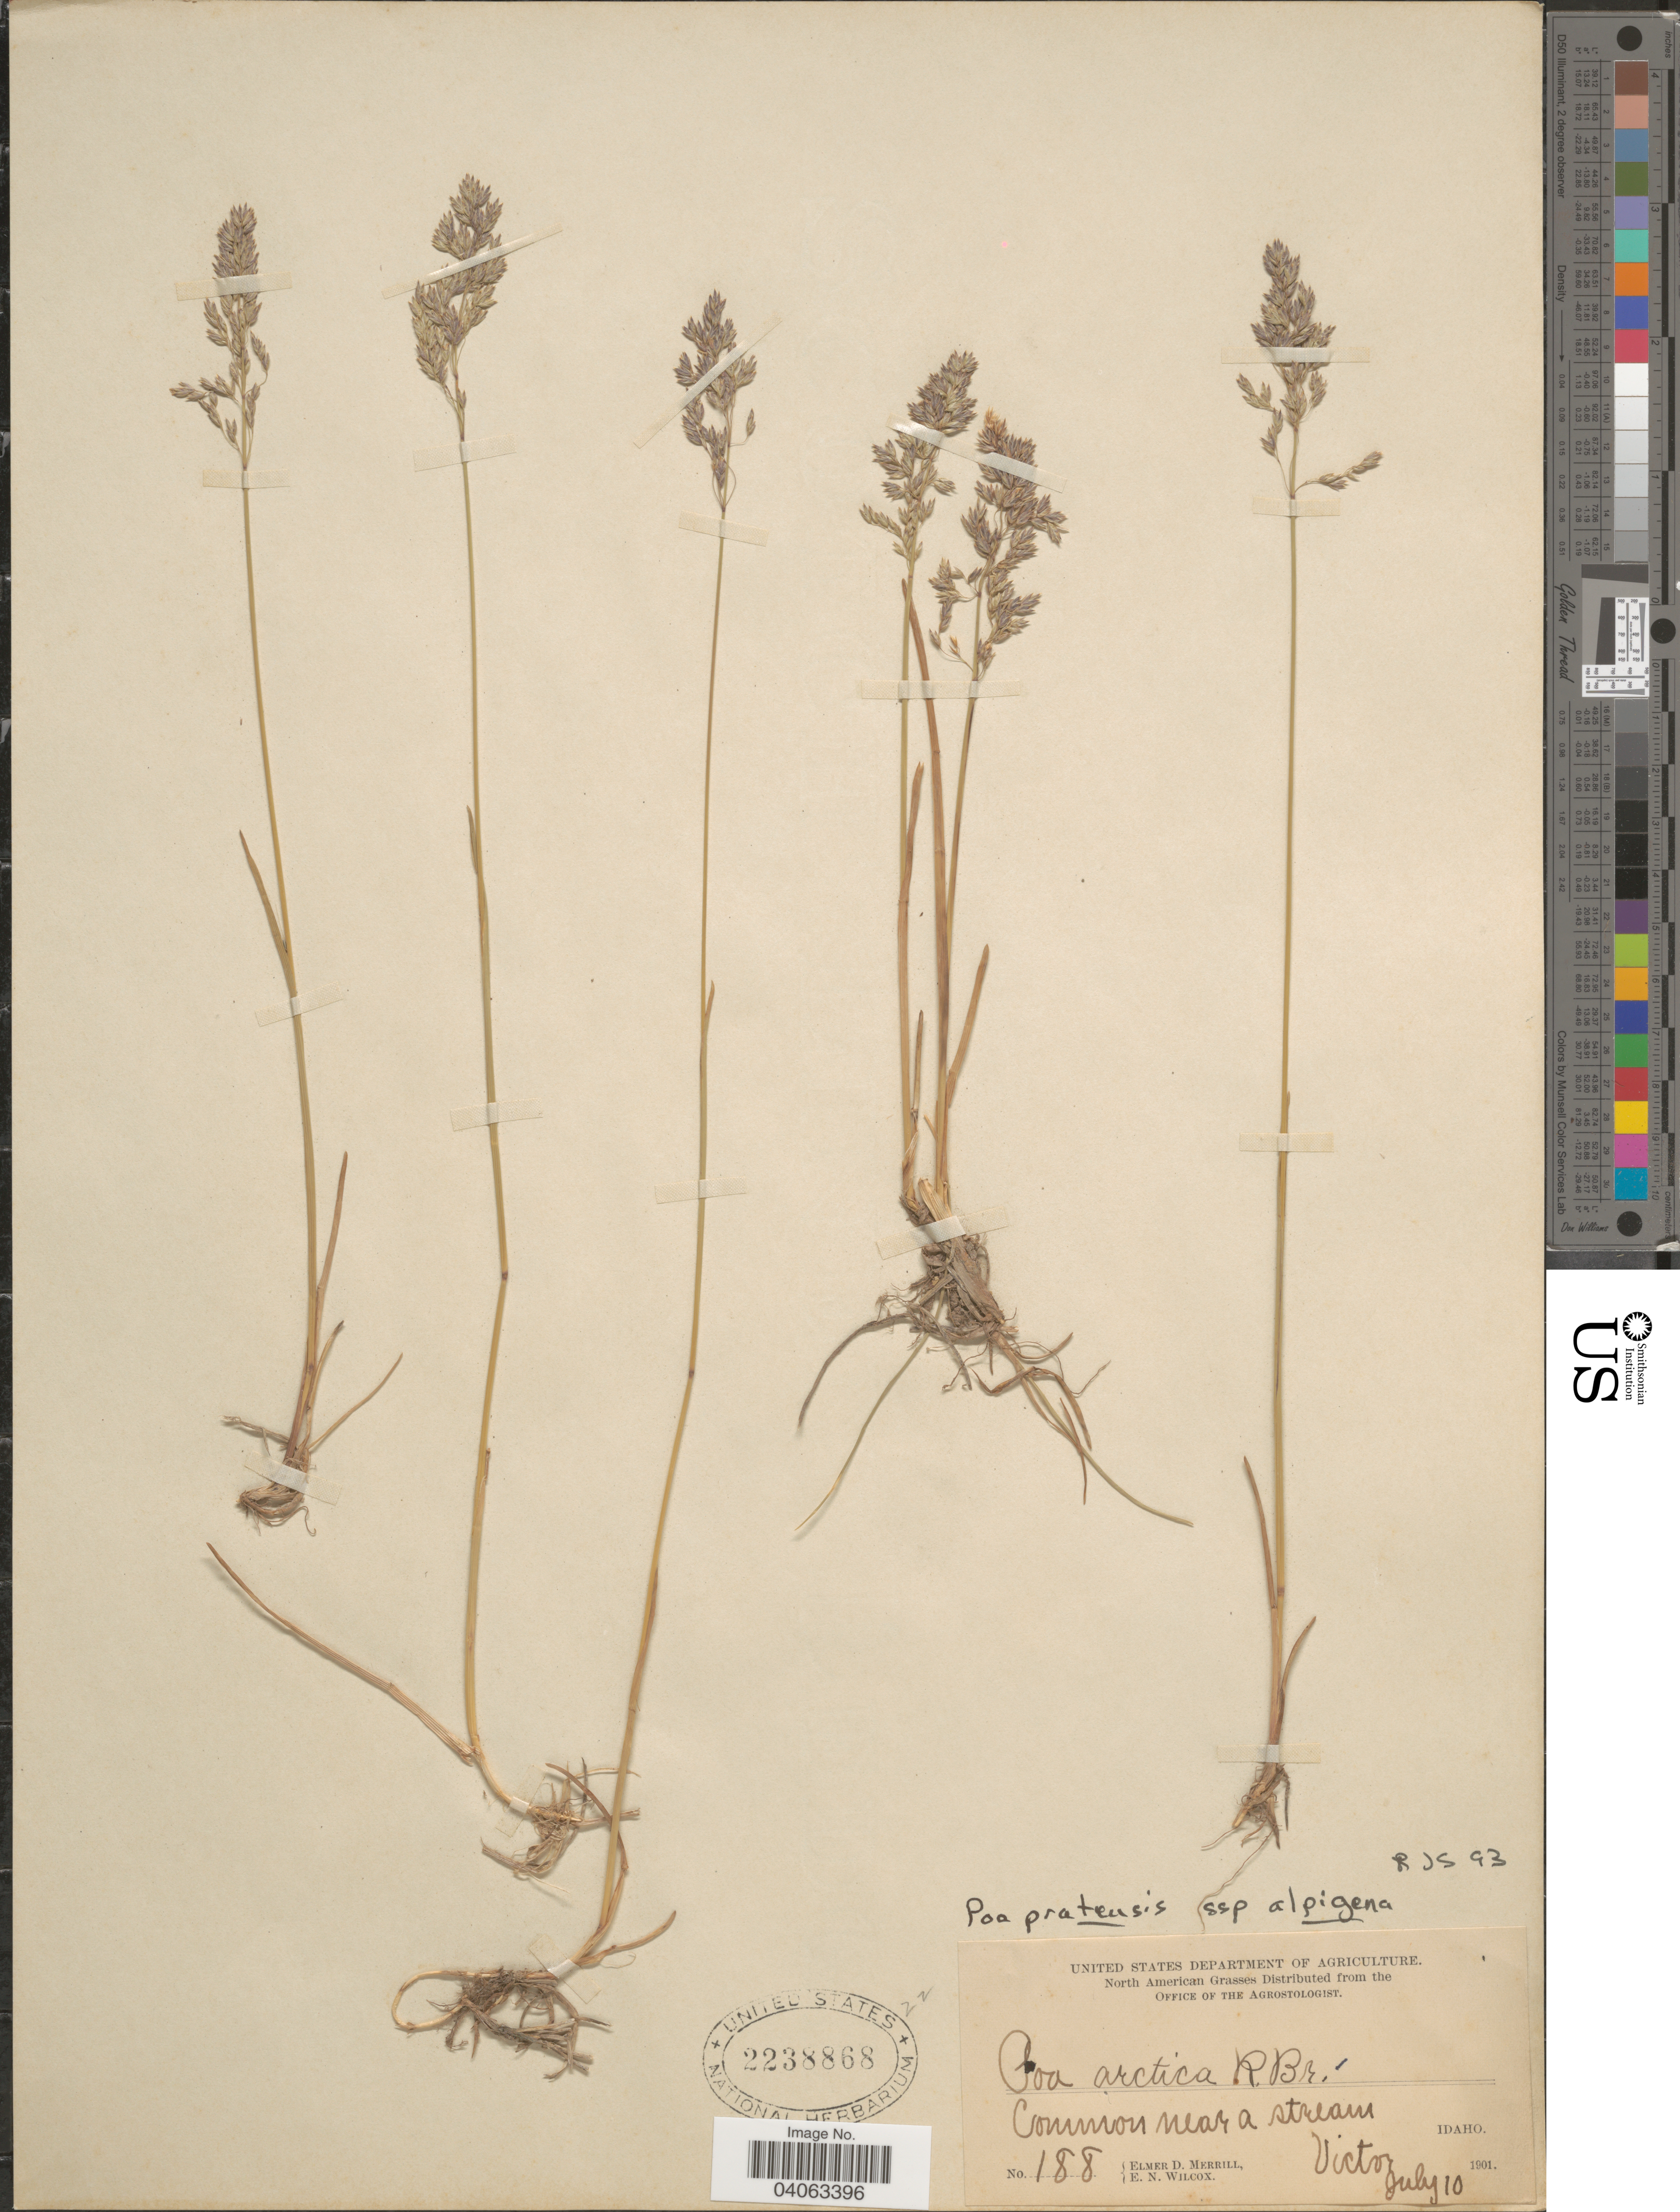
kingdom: Plantae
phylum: Tracheophyta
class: Liliopsida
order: Poales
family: Poaceae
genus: Poa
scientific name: Poa pratensis subsp. alpigena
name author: (Lindm.) Hiitonen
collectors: E. D. Merrill & E. Wilcox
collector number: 188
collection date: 1901-07-10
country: United States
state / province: Idaho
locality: Victor.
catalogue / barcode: US 2238868